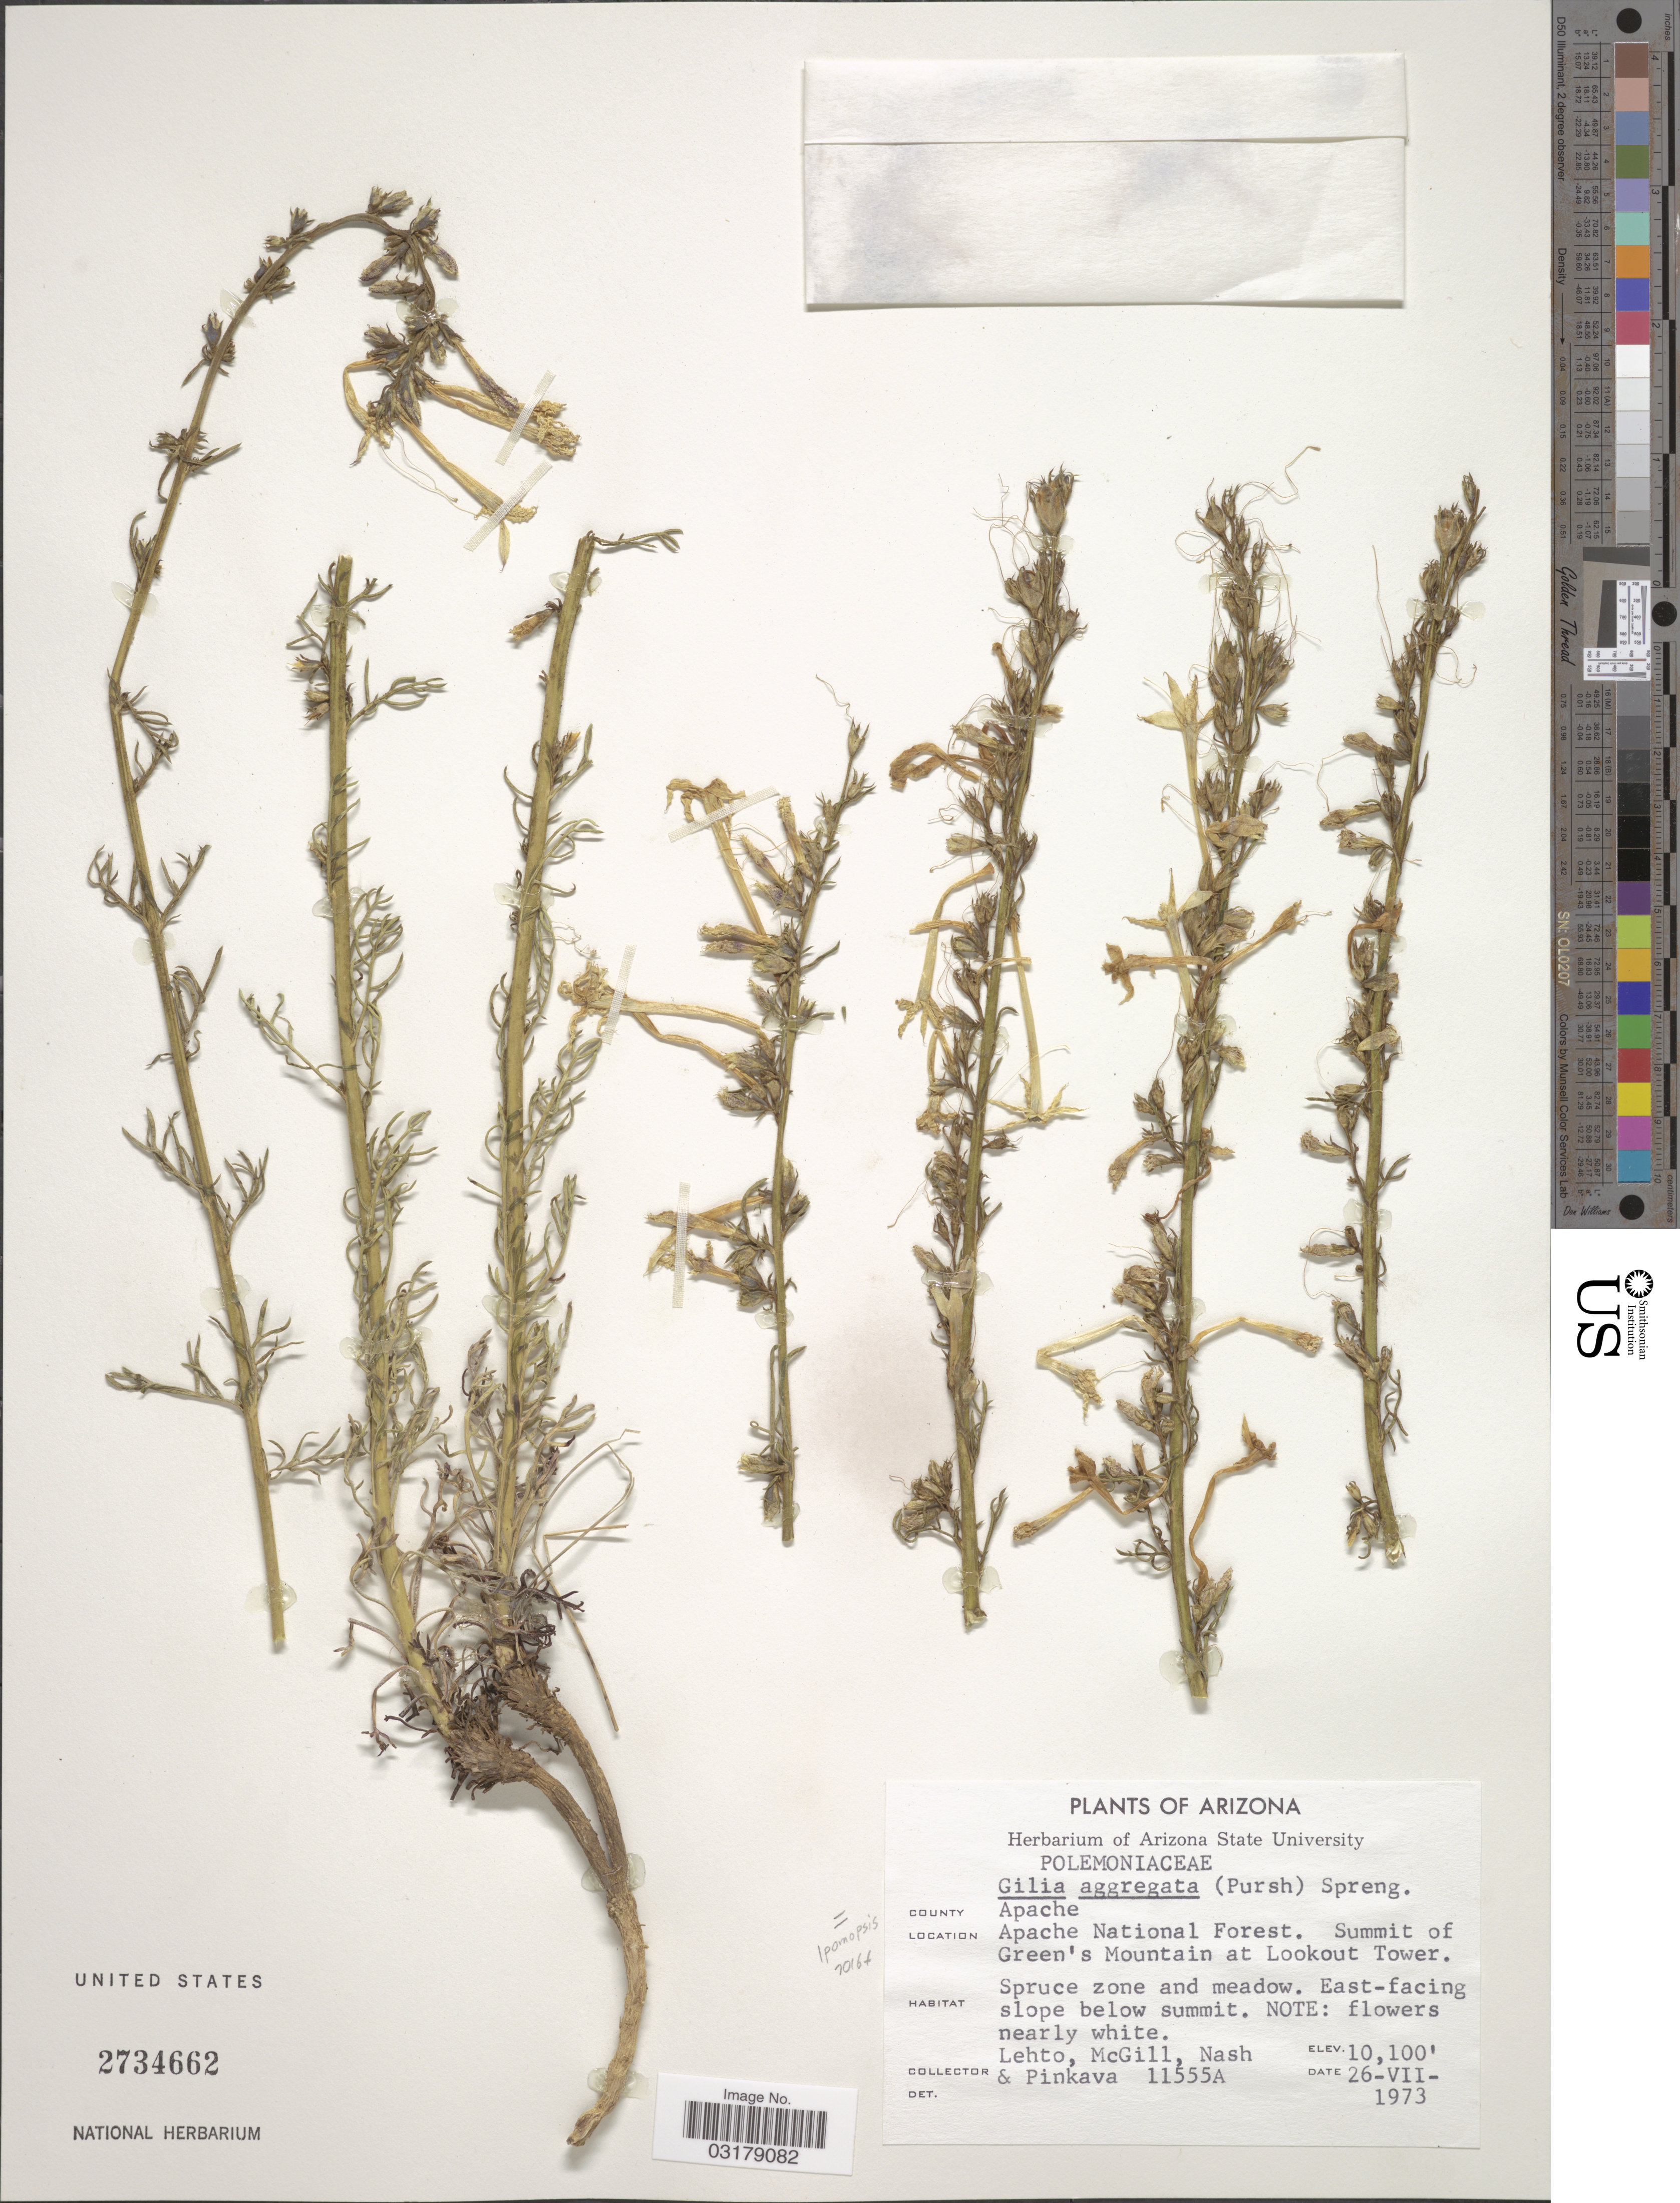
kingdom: Plantae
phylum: Tracheophyta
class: Magnoliopsida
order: Ericales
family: Polemoniaceae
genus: Ipomopsis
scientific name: Ipomopsis aggregata subsp. arizonica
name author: (Greene) V.E. Grant & A.D. Grant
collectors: -. Lehto, -. McGill, -- Nash & -. Pinkava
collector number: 11555A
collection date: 1973-07-26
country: United States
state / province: Arizona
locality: County Apache. Apache National Forest. Summit of Green's Mountain at Lookout Tower. East-facing slope below summit.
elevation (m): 3078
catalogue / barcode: US 2734662